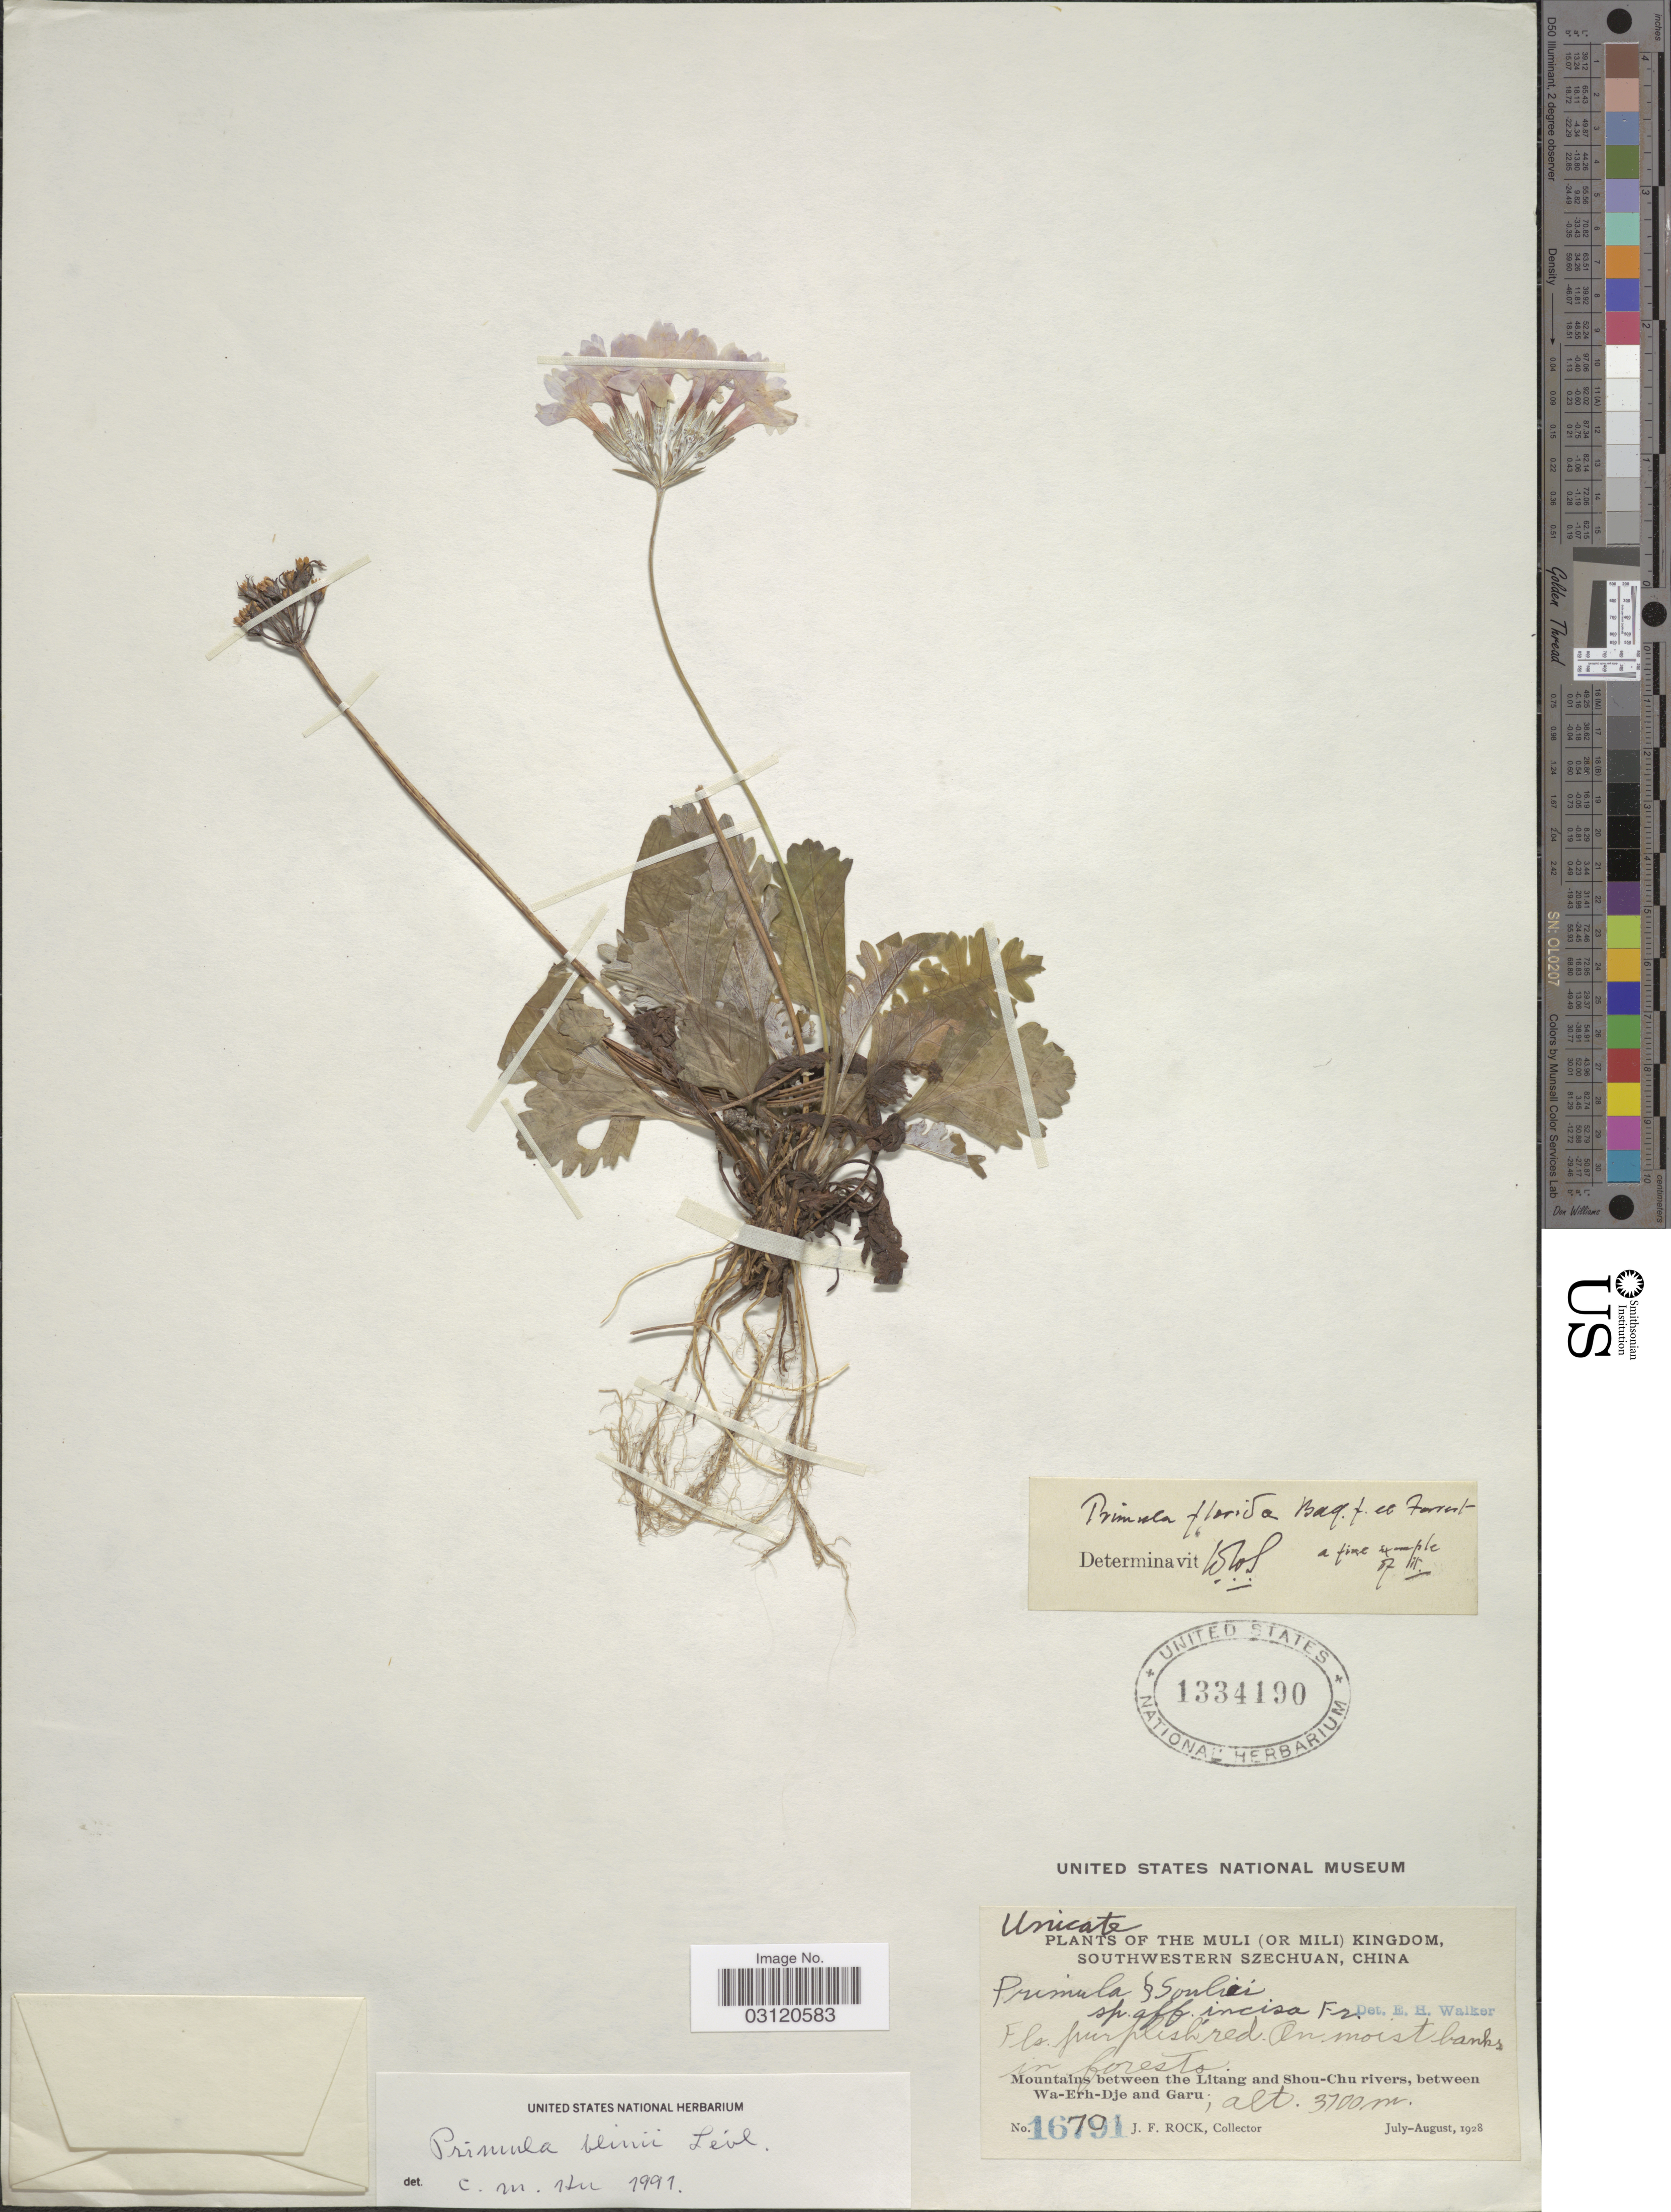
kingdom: Plantae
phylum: Tracheophyta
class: Magnoliopsida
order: Ericales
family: Primulaceae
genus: Primula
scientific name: Primula blinii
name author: H. Lév.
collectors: J. Rock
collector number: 16791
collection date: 1928-07/1928-08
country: China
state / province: Sichuan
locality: The Muli (or Mili) Kingdom, Southwestern Szechuan, Mountains between the Litang and Shou-Chu rivers, between Wa-Erh-Dje and Garu.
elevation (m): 3700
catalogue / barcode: US 1334190